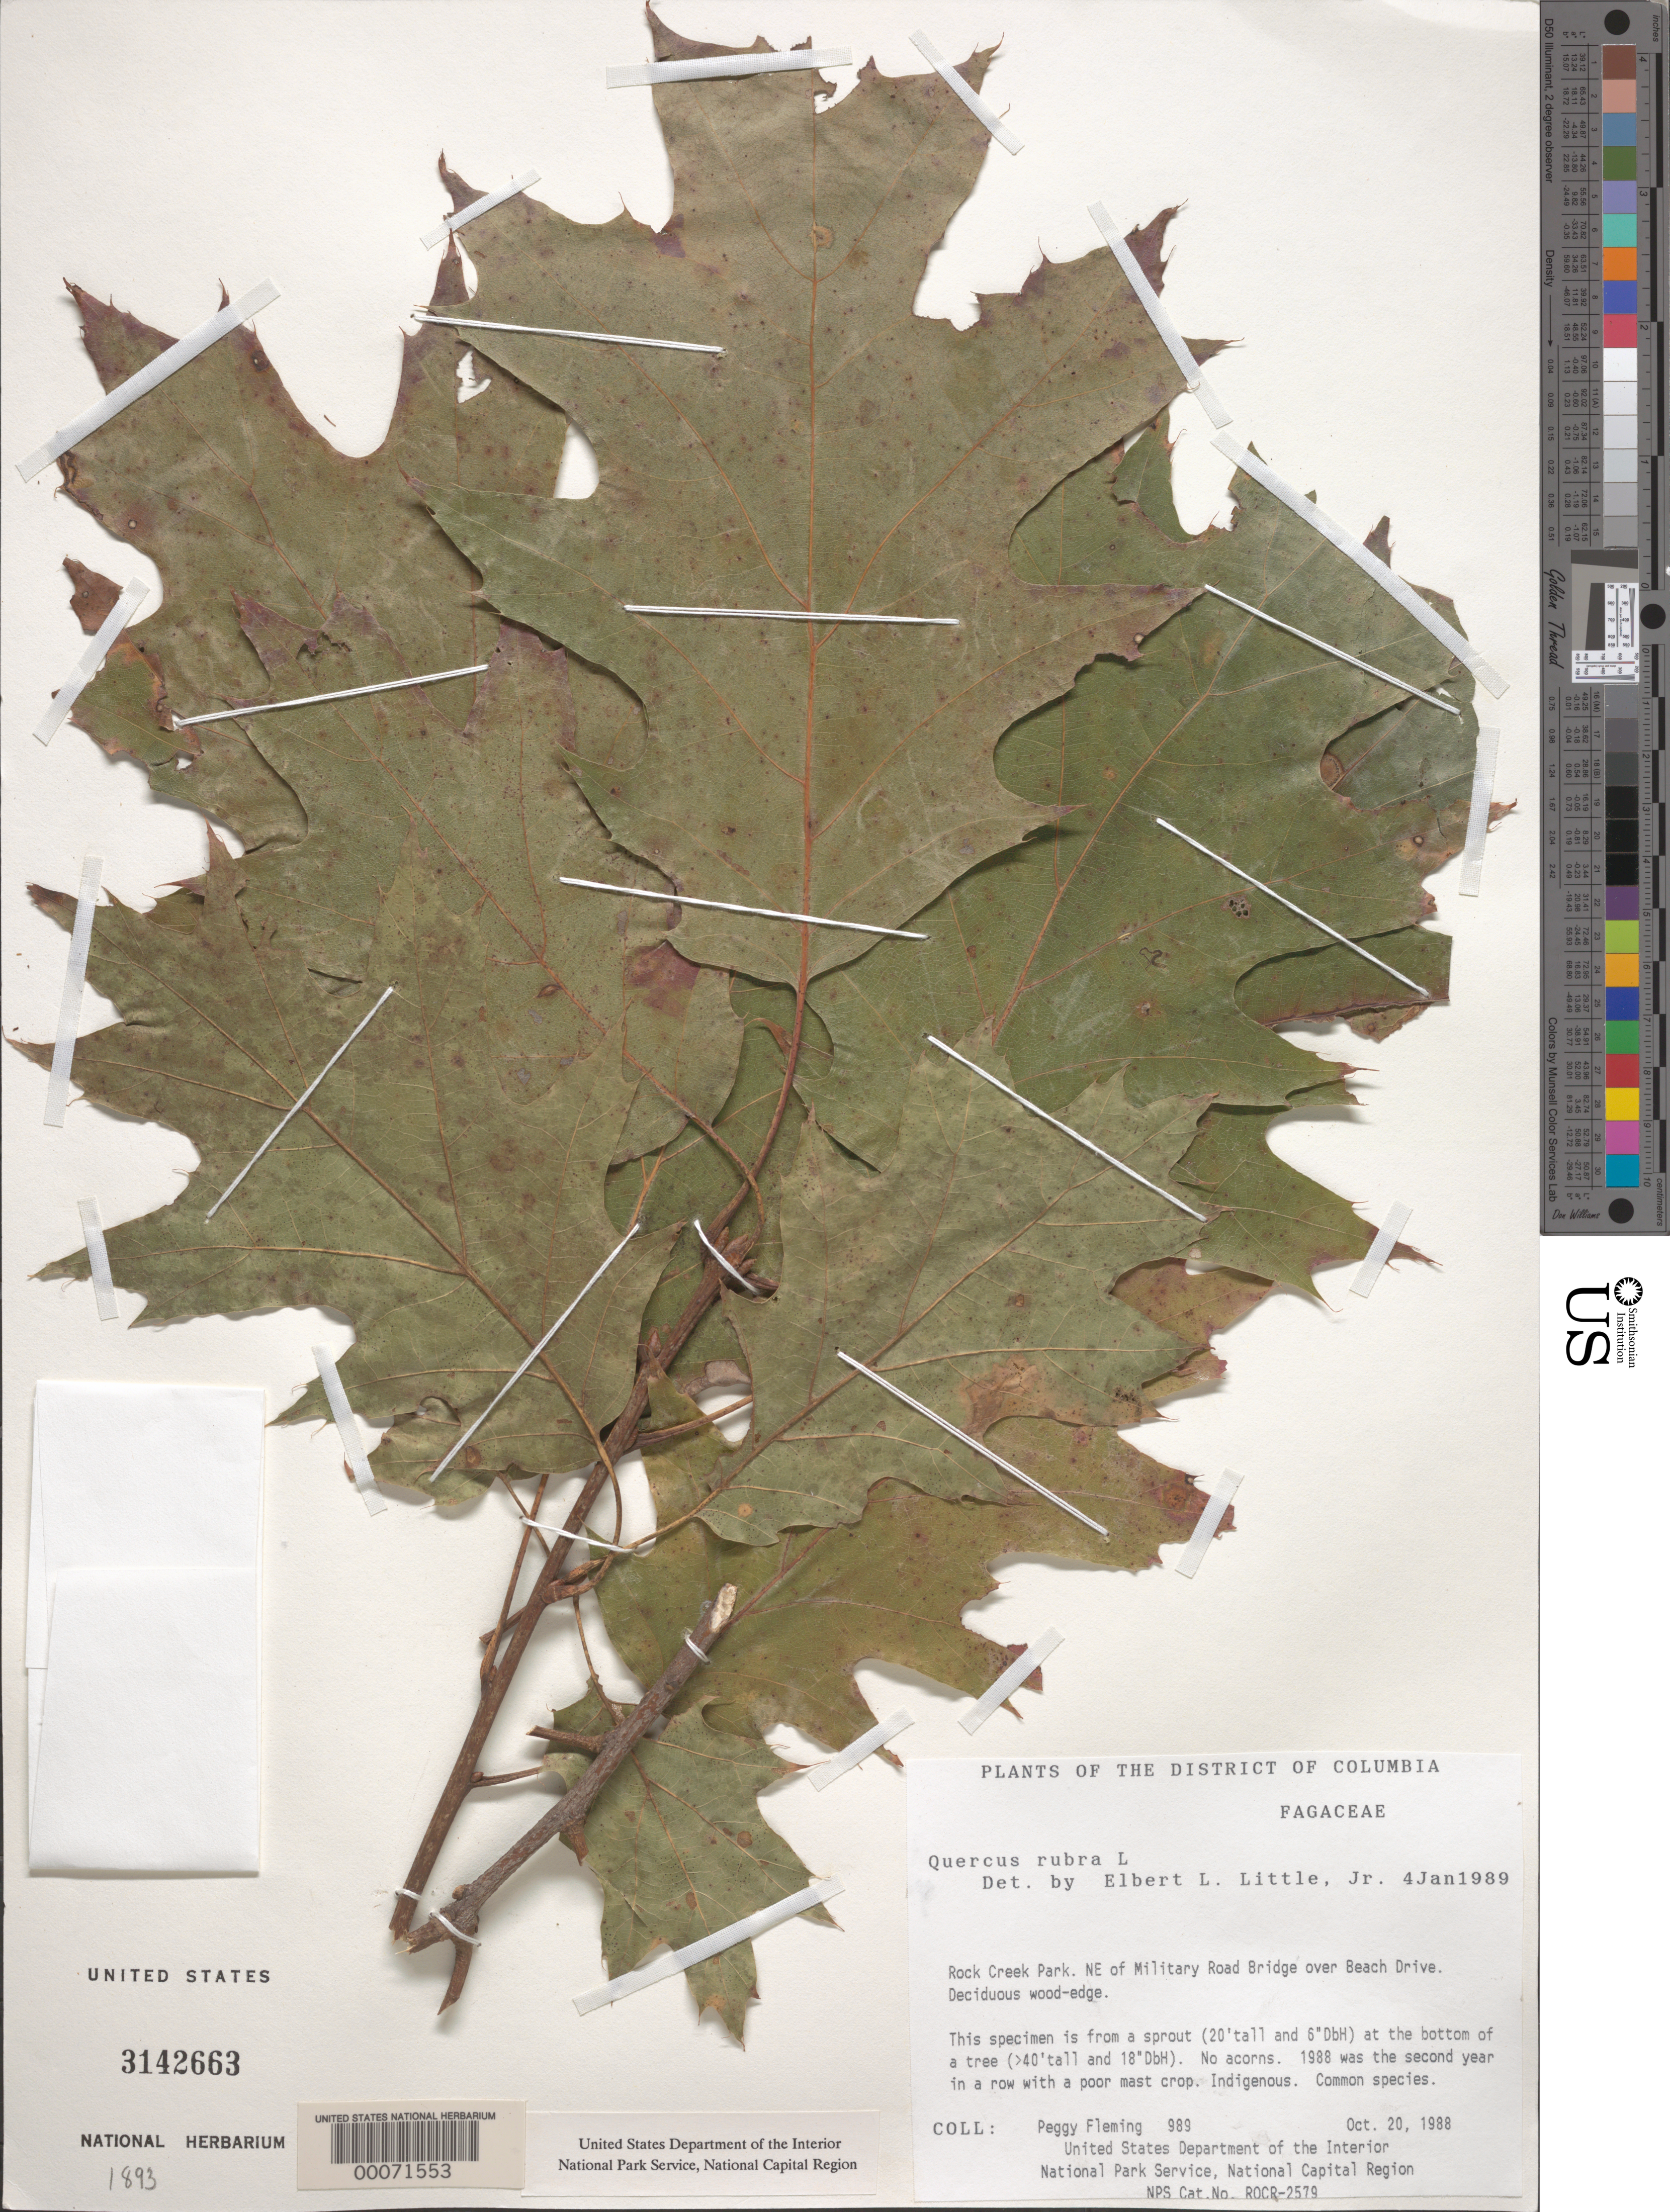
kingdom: Plantae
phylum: Tracheophyta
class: Magnoliopsida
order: Fagales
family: Fagaceae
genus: Quercus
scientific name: Quercus rubra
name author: L.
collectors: P. Fleming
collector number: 989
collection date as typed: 20 Oct 1988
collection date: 1988-10-20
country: United States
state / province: District of Columbia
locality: Rock Creek Park, Military Road Bridge Rock Creek Park and vicinity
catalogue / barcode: US 3142663